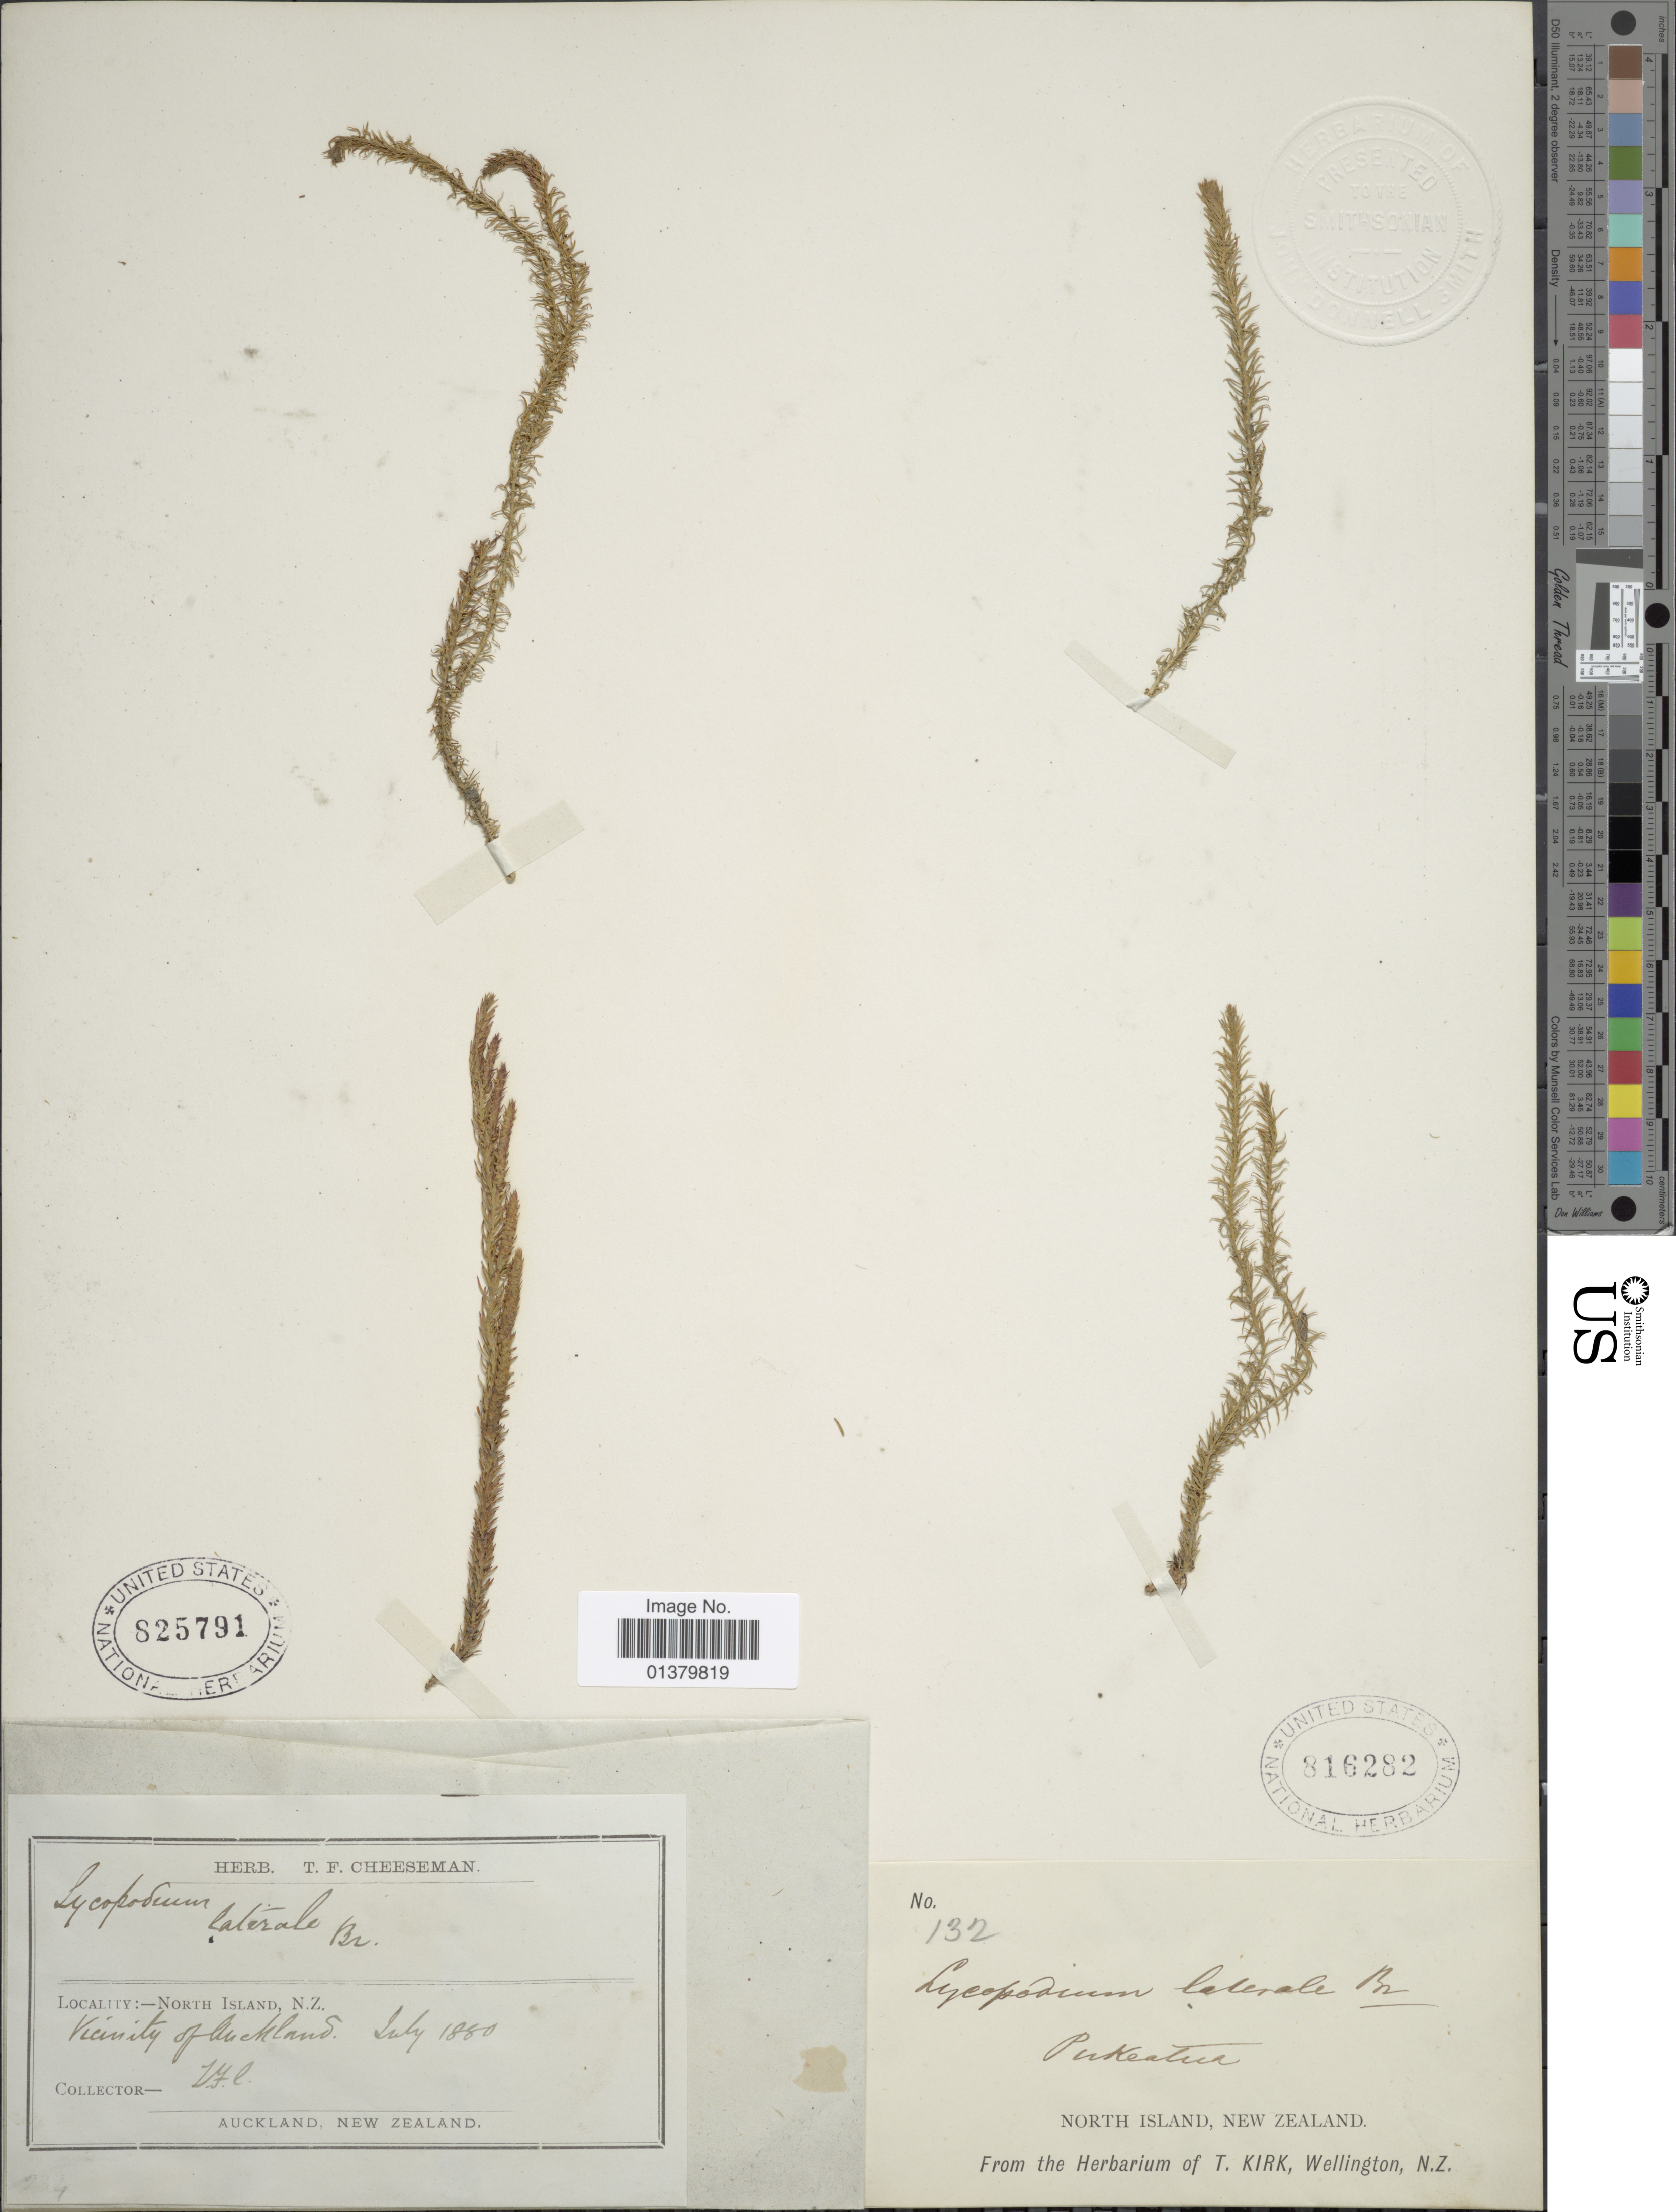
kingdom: Plantae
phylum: Tracheophyta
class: Lycopodiopsida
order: Lycopodiales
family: Lycopodiaceae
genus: Lateristachys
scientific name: Lateristachys lateralis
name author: (R. Br.) Holub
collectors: ex herb. T. Kirk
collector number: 132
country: New Zealand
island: North I.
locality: Pukeatua, North Island.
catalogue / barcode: US 816282-2